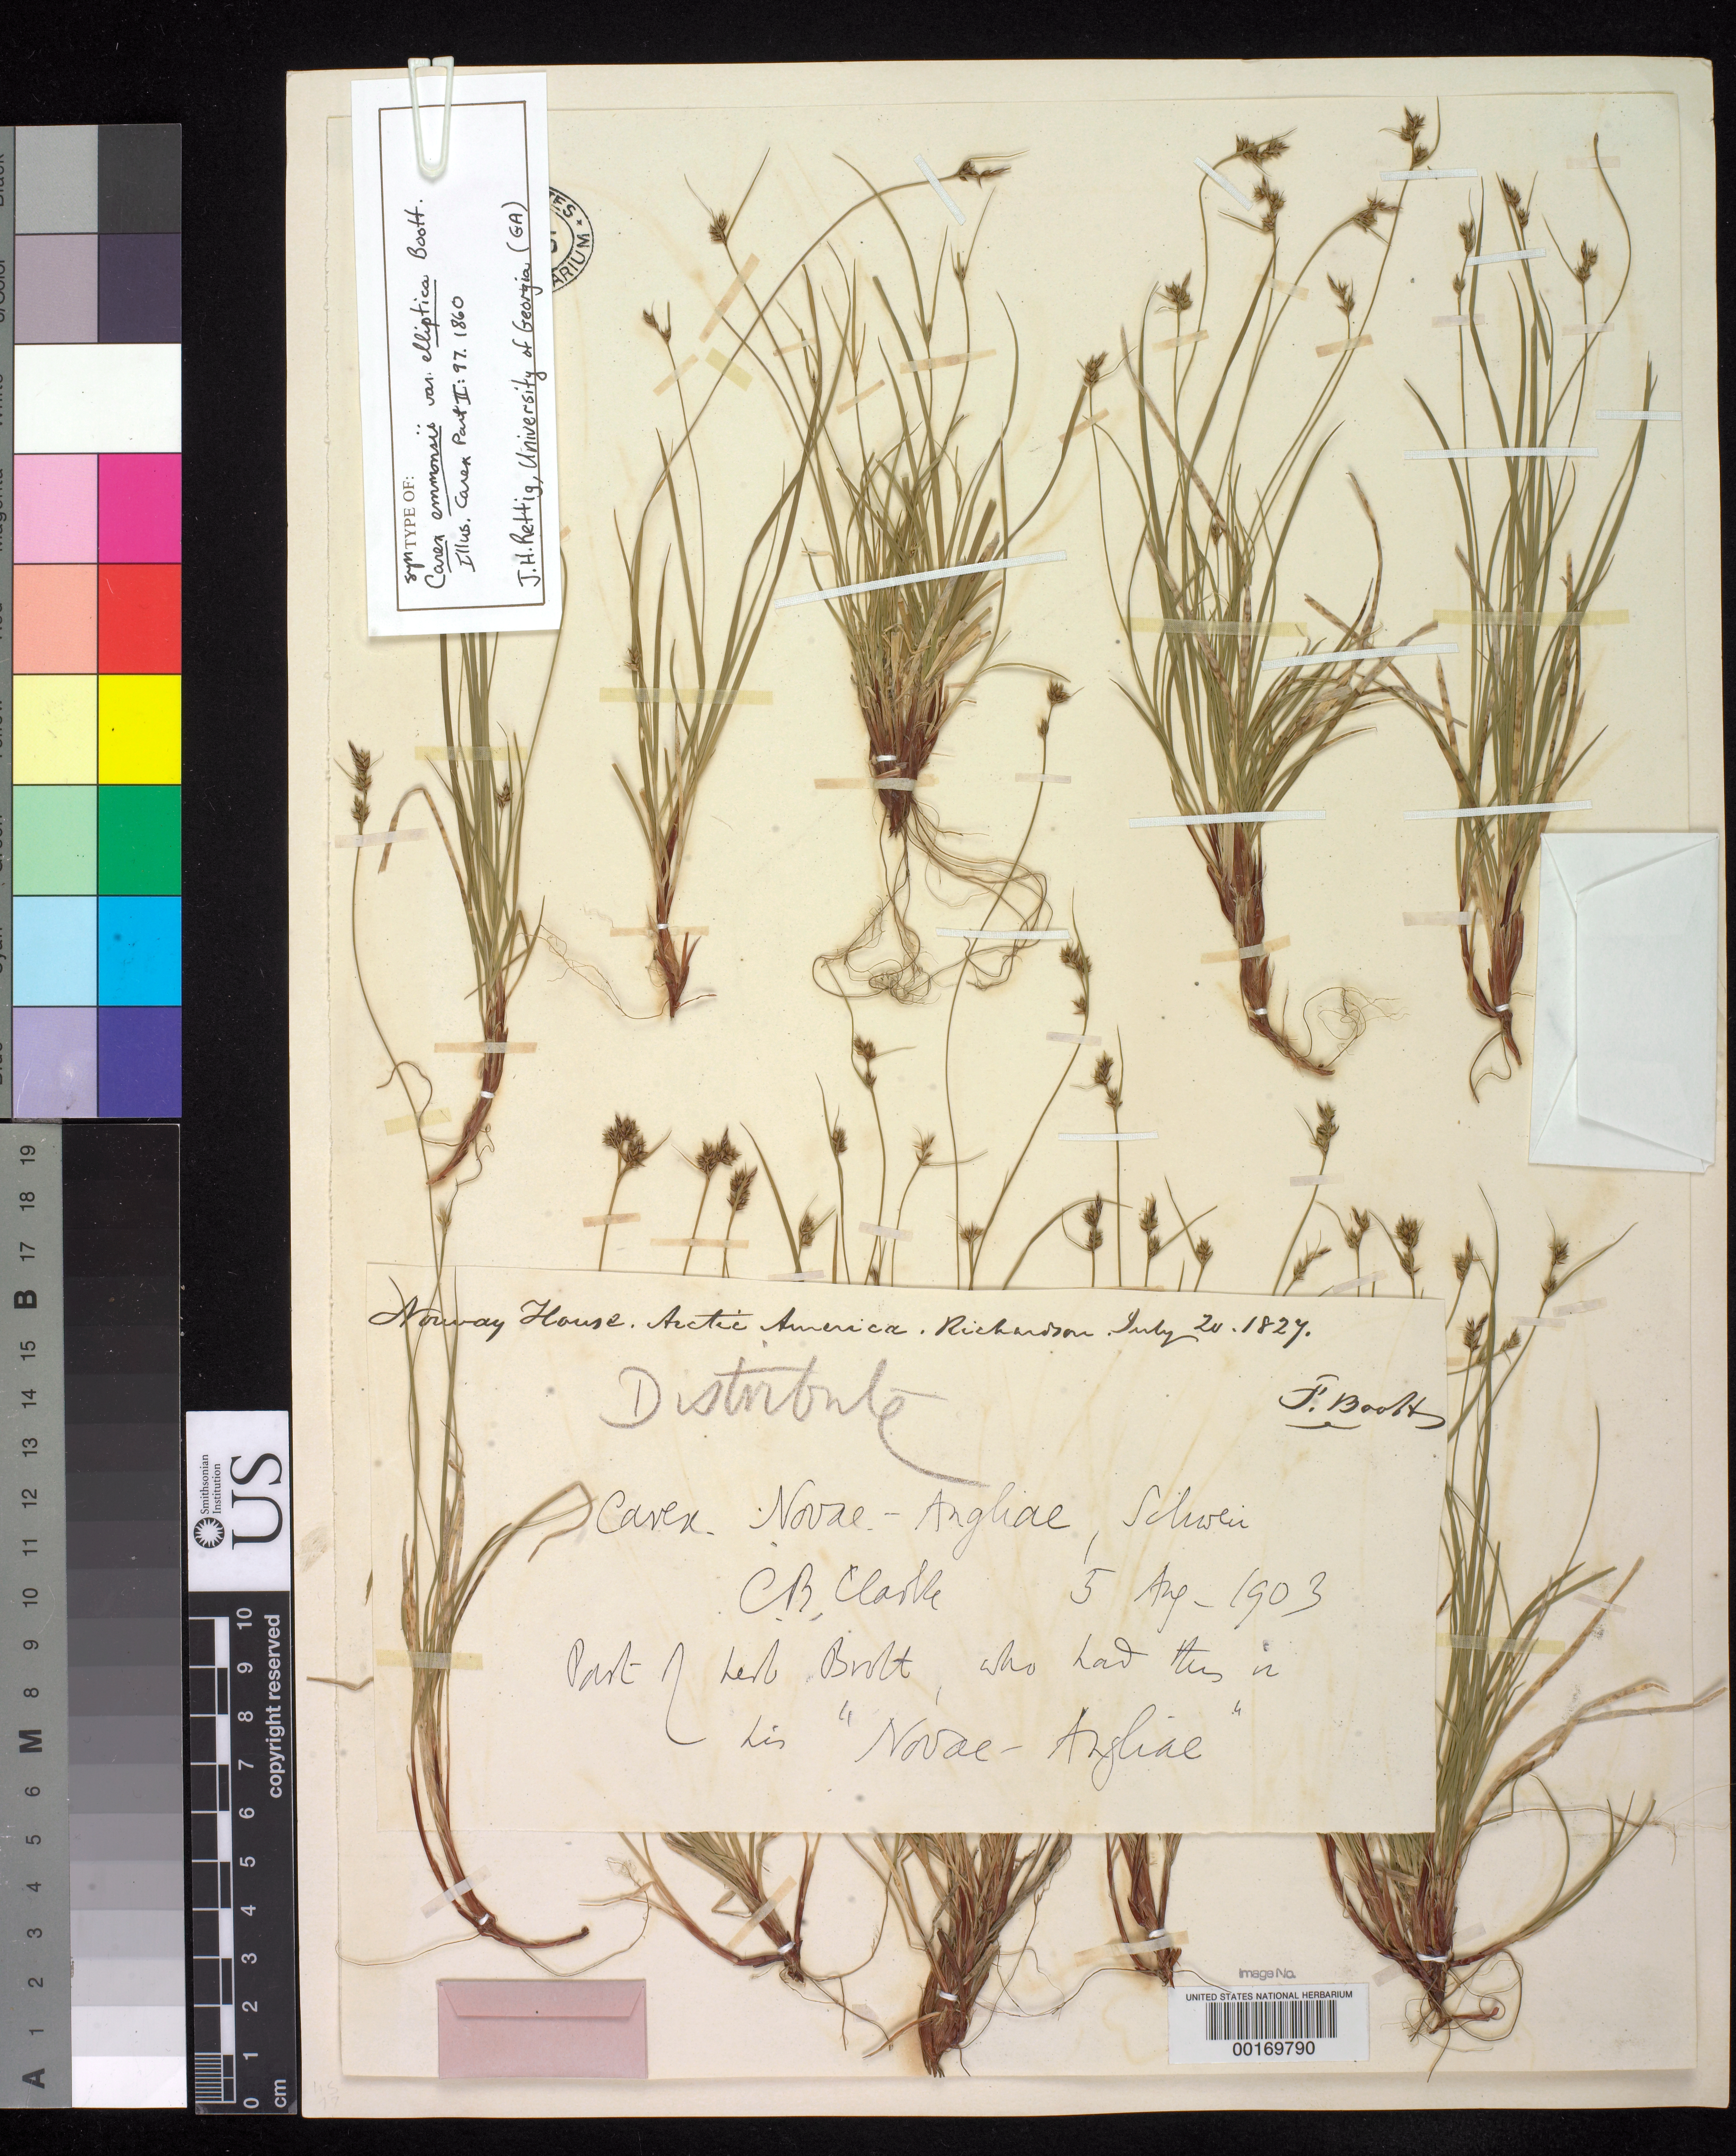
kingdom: Plantae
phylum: Tracheophyta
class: Liliopsida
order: Poales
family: Cyperaceae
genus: Carex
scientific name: Carex emmonsii var. elliptica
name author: Boott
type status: Syntype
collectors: -- Richardson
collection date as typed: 20 Jul 1827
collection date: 1827-07-20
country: Canada / United States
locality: Norway House, Arctic America.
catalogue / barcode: US 591985